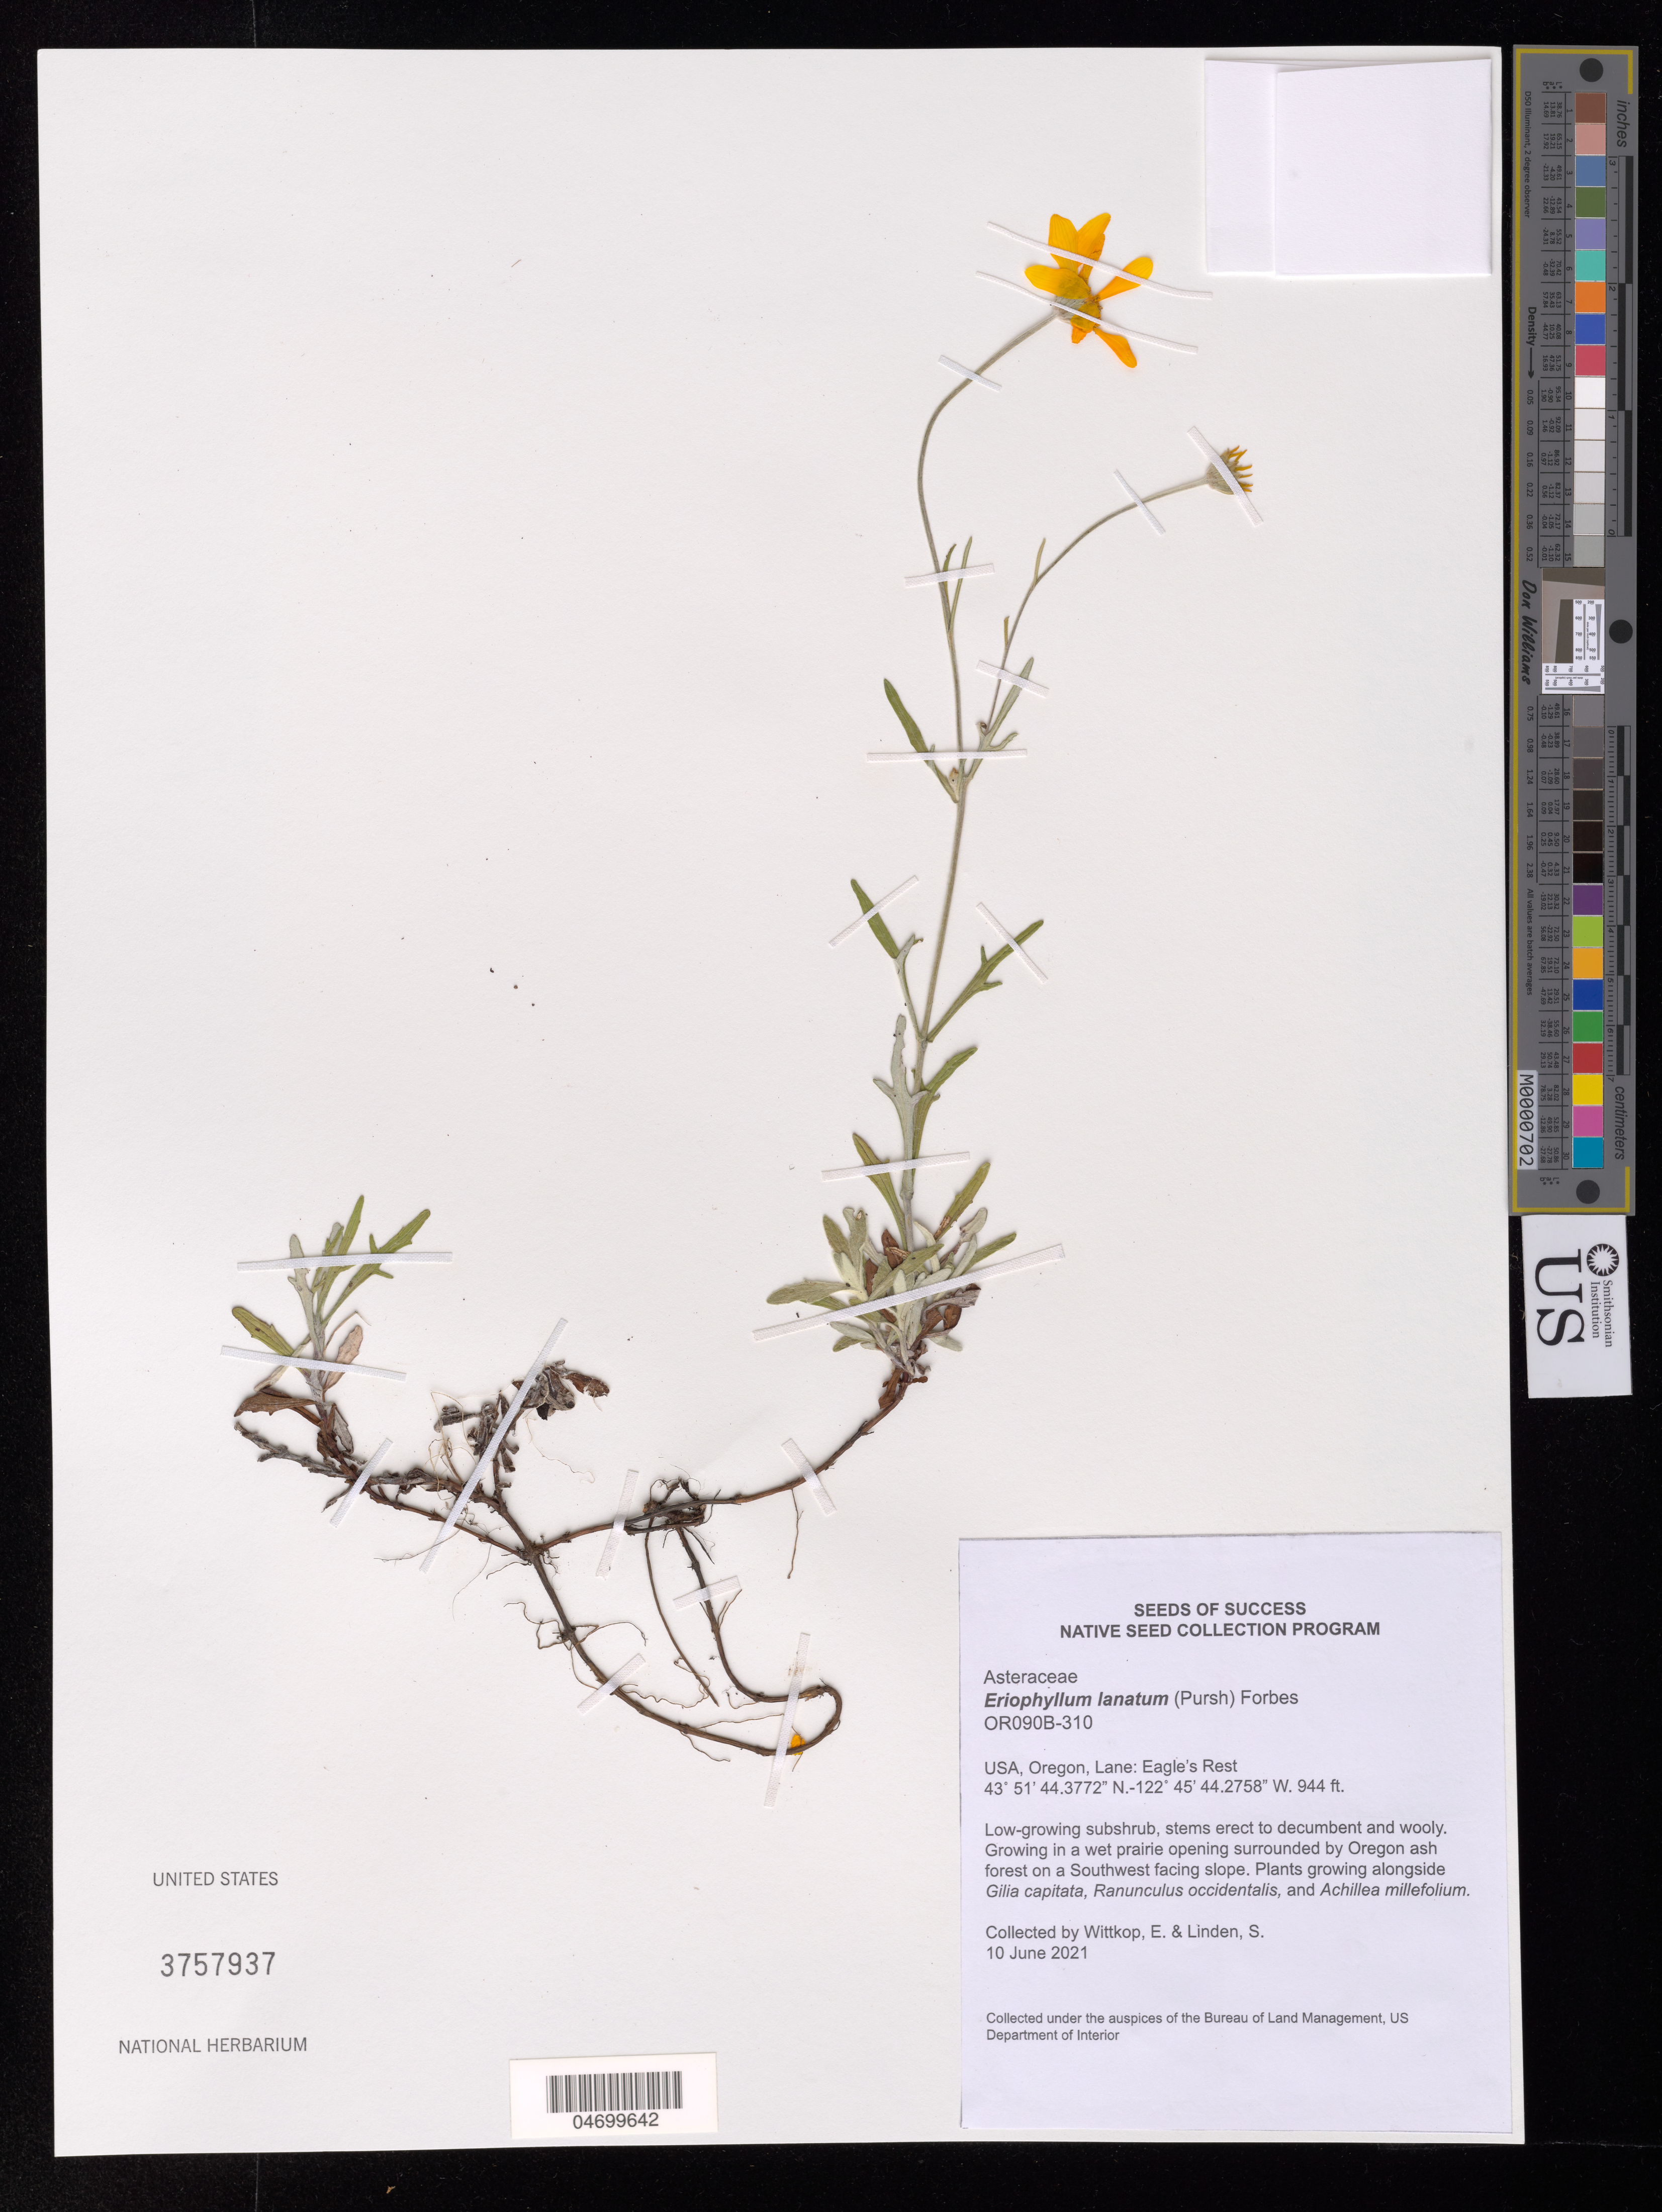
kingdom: Plantae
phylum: Tracheophyta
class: Magnoliopsida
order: Asterales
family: Asteraceae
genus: Eriophyllum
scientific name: Eriophyllum lanatum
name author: (Pursh) J. Forbes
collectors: E. Wittkop & S. Linden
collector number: OR090B-310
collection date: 2021-06-10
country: United States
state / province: Oregon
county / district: Lane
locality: Eagle's Rest.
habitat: Wet prairie opening surrounded by Oregon ash forest with Gilia capitata, Ranunculus occidentalis, Achillea millefolium.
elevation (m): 288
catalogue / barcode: US 3757937